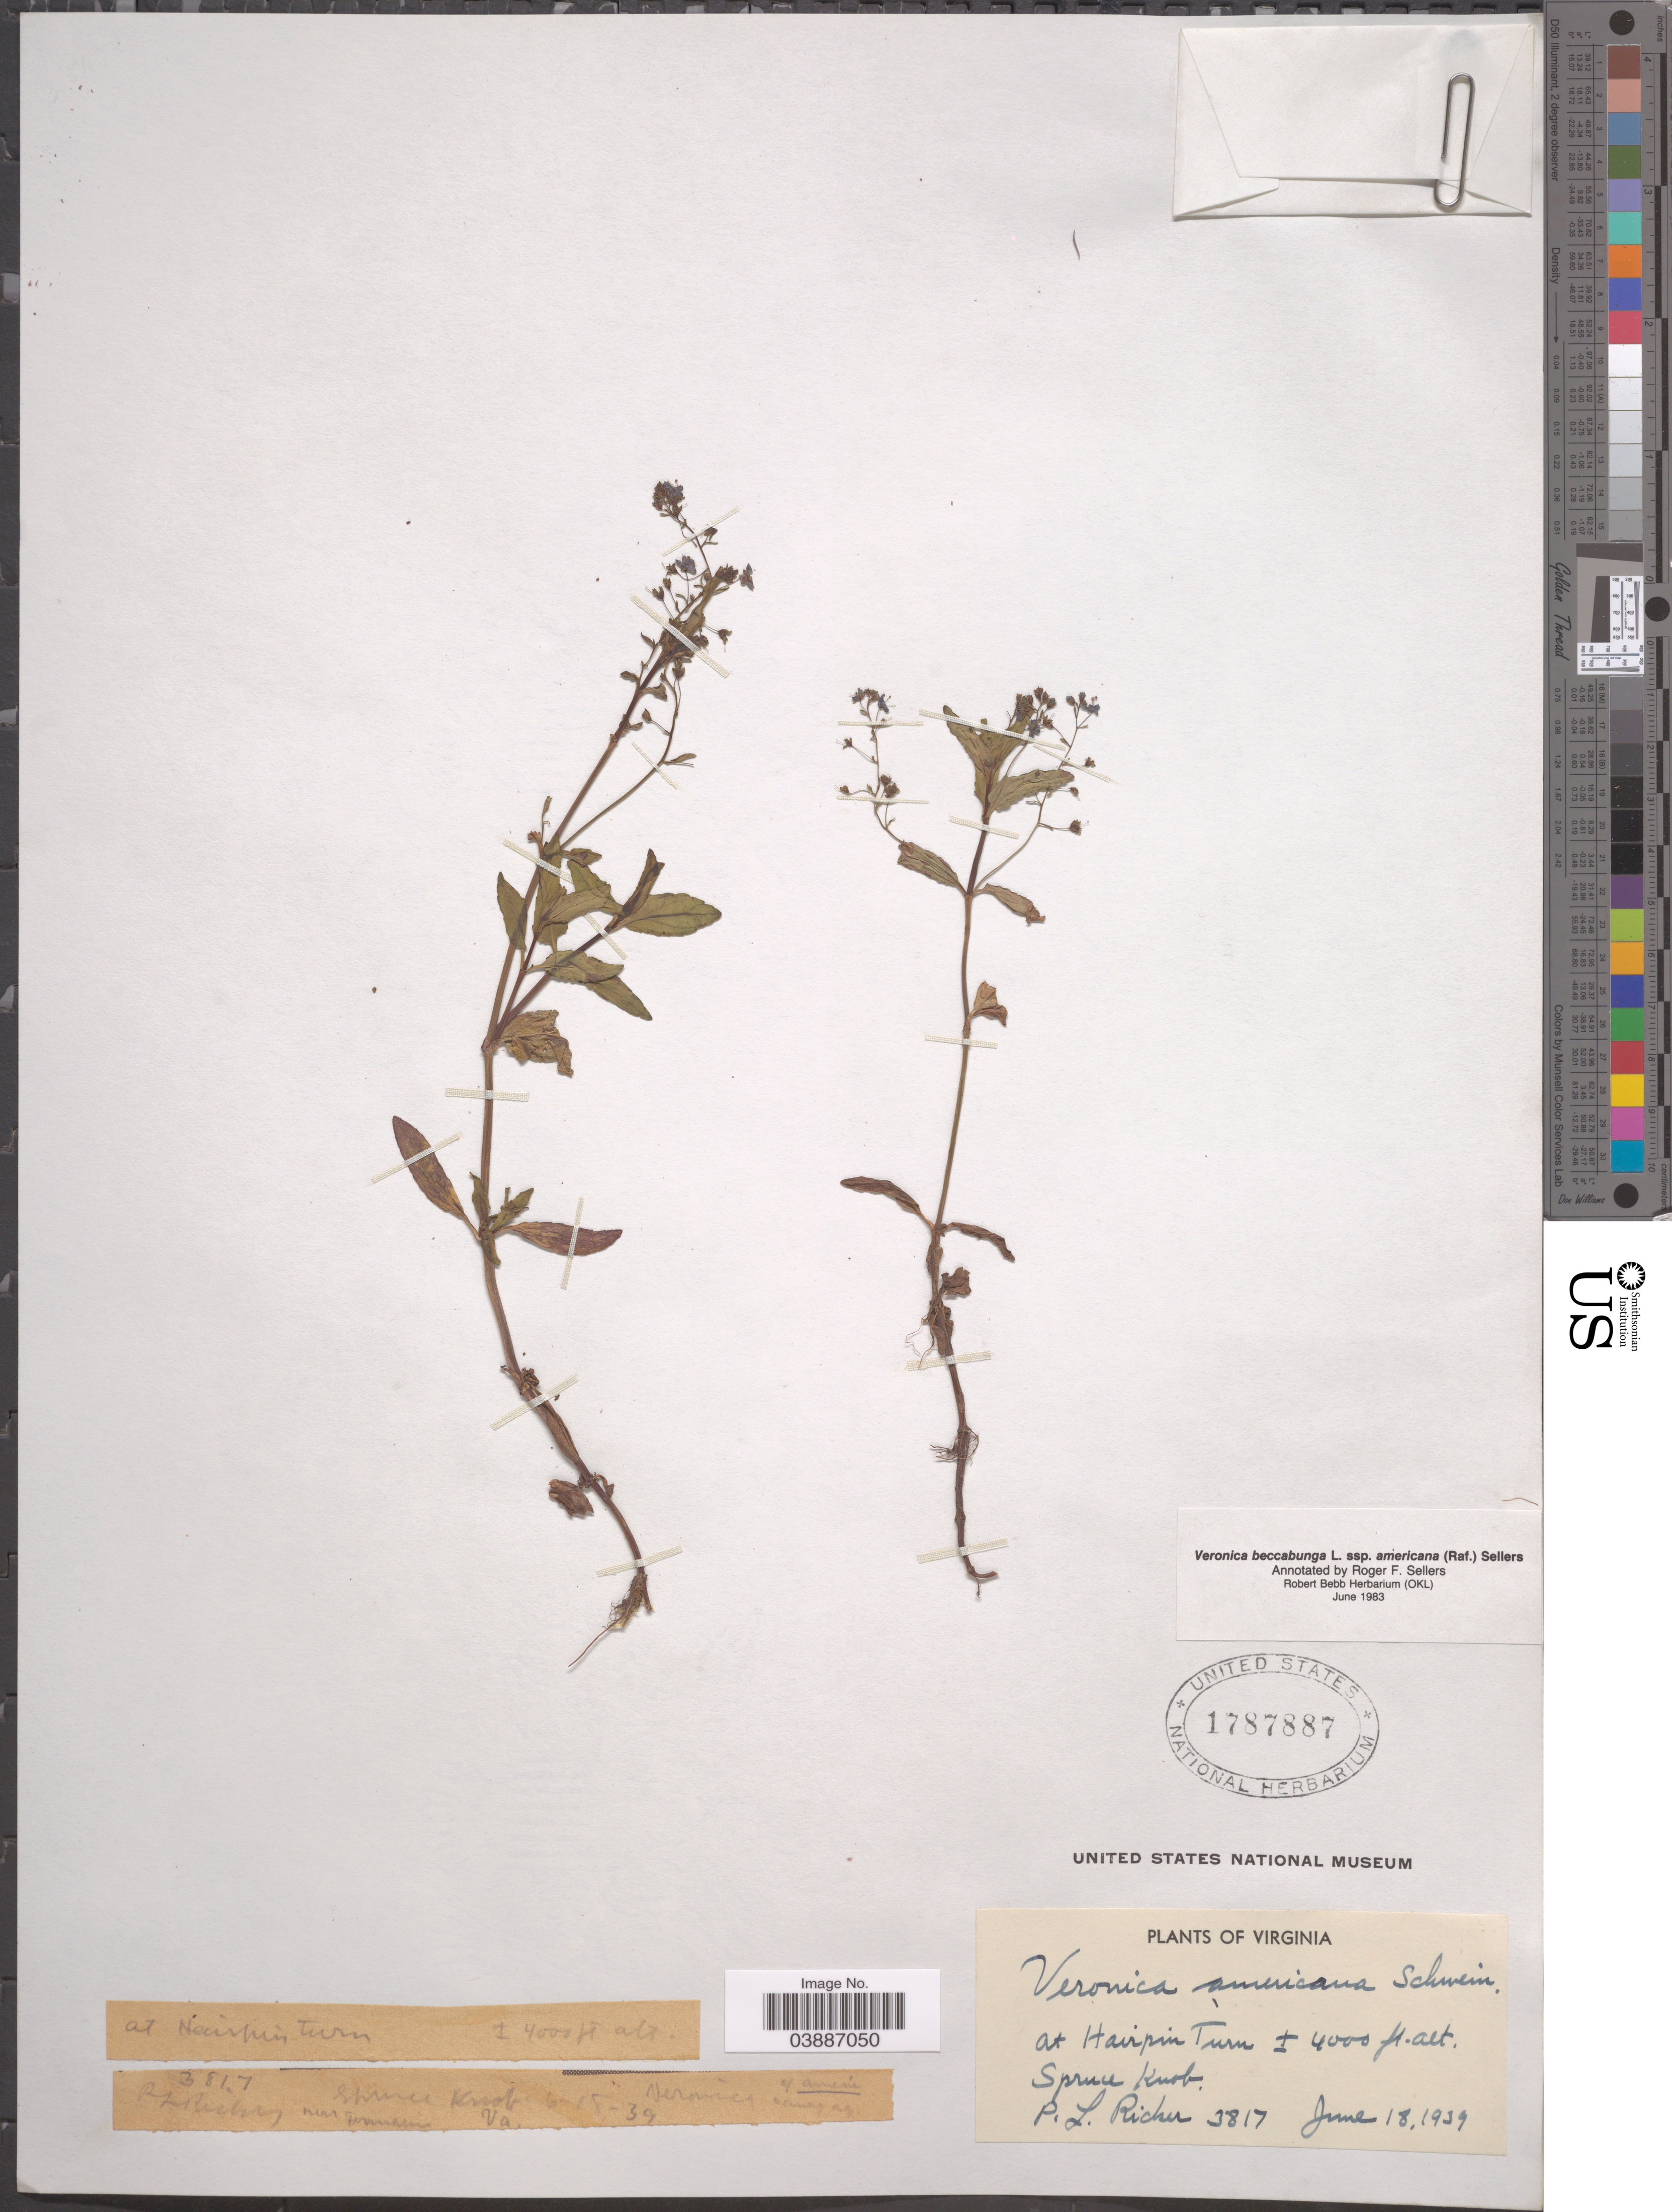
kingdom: Plantae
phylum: Tracheophyta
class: Magnoliopsida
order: Lamiales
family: Plantaginaceae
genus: Veronica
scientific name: Veronica beccabunga subsp. americana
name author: Raf.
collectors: P. Richer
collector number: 3817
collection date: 1939-06-18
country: United States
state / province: Virginia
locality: At Hairpin Turn.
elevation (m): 1219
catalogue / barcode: US 1787887